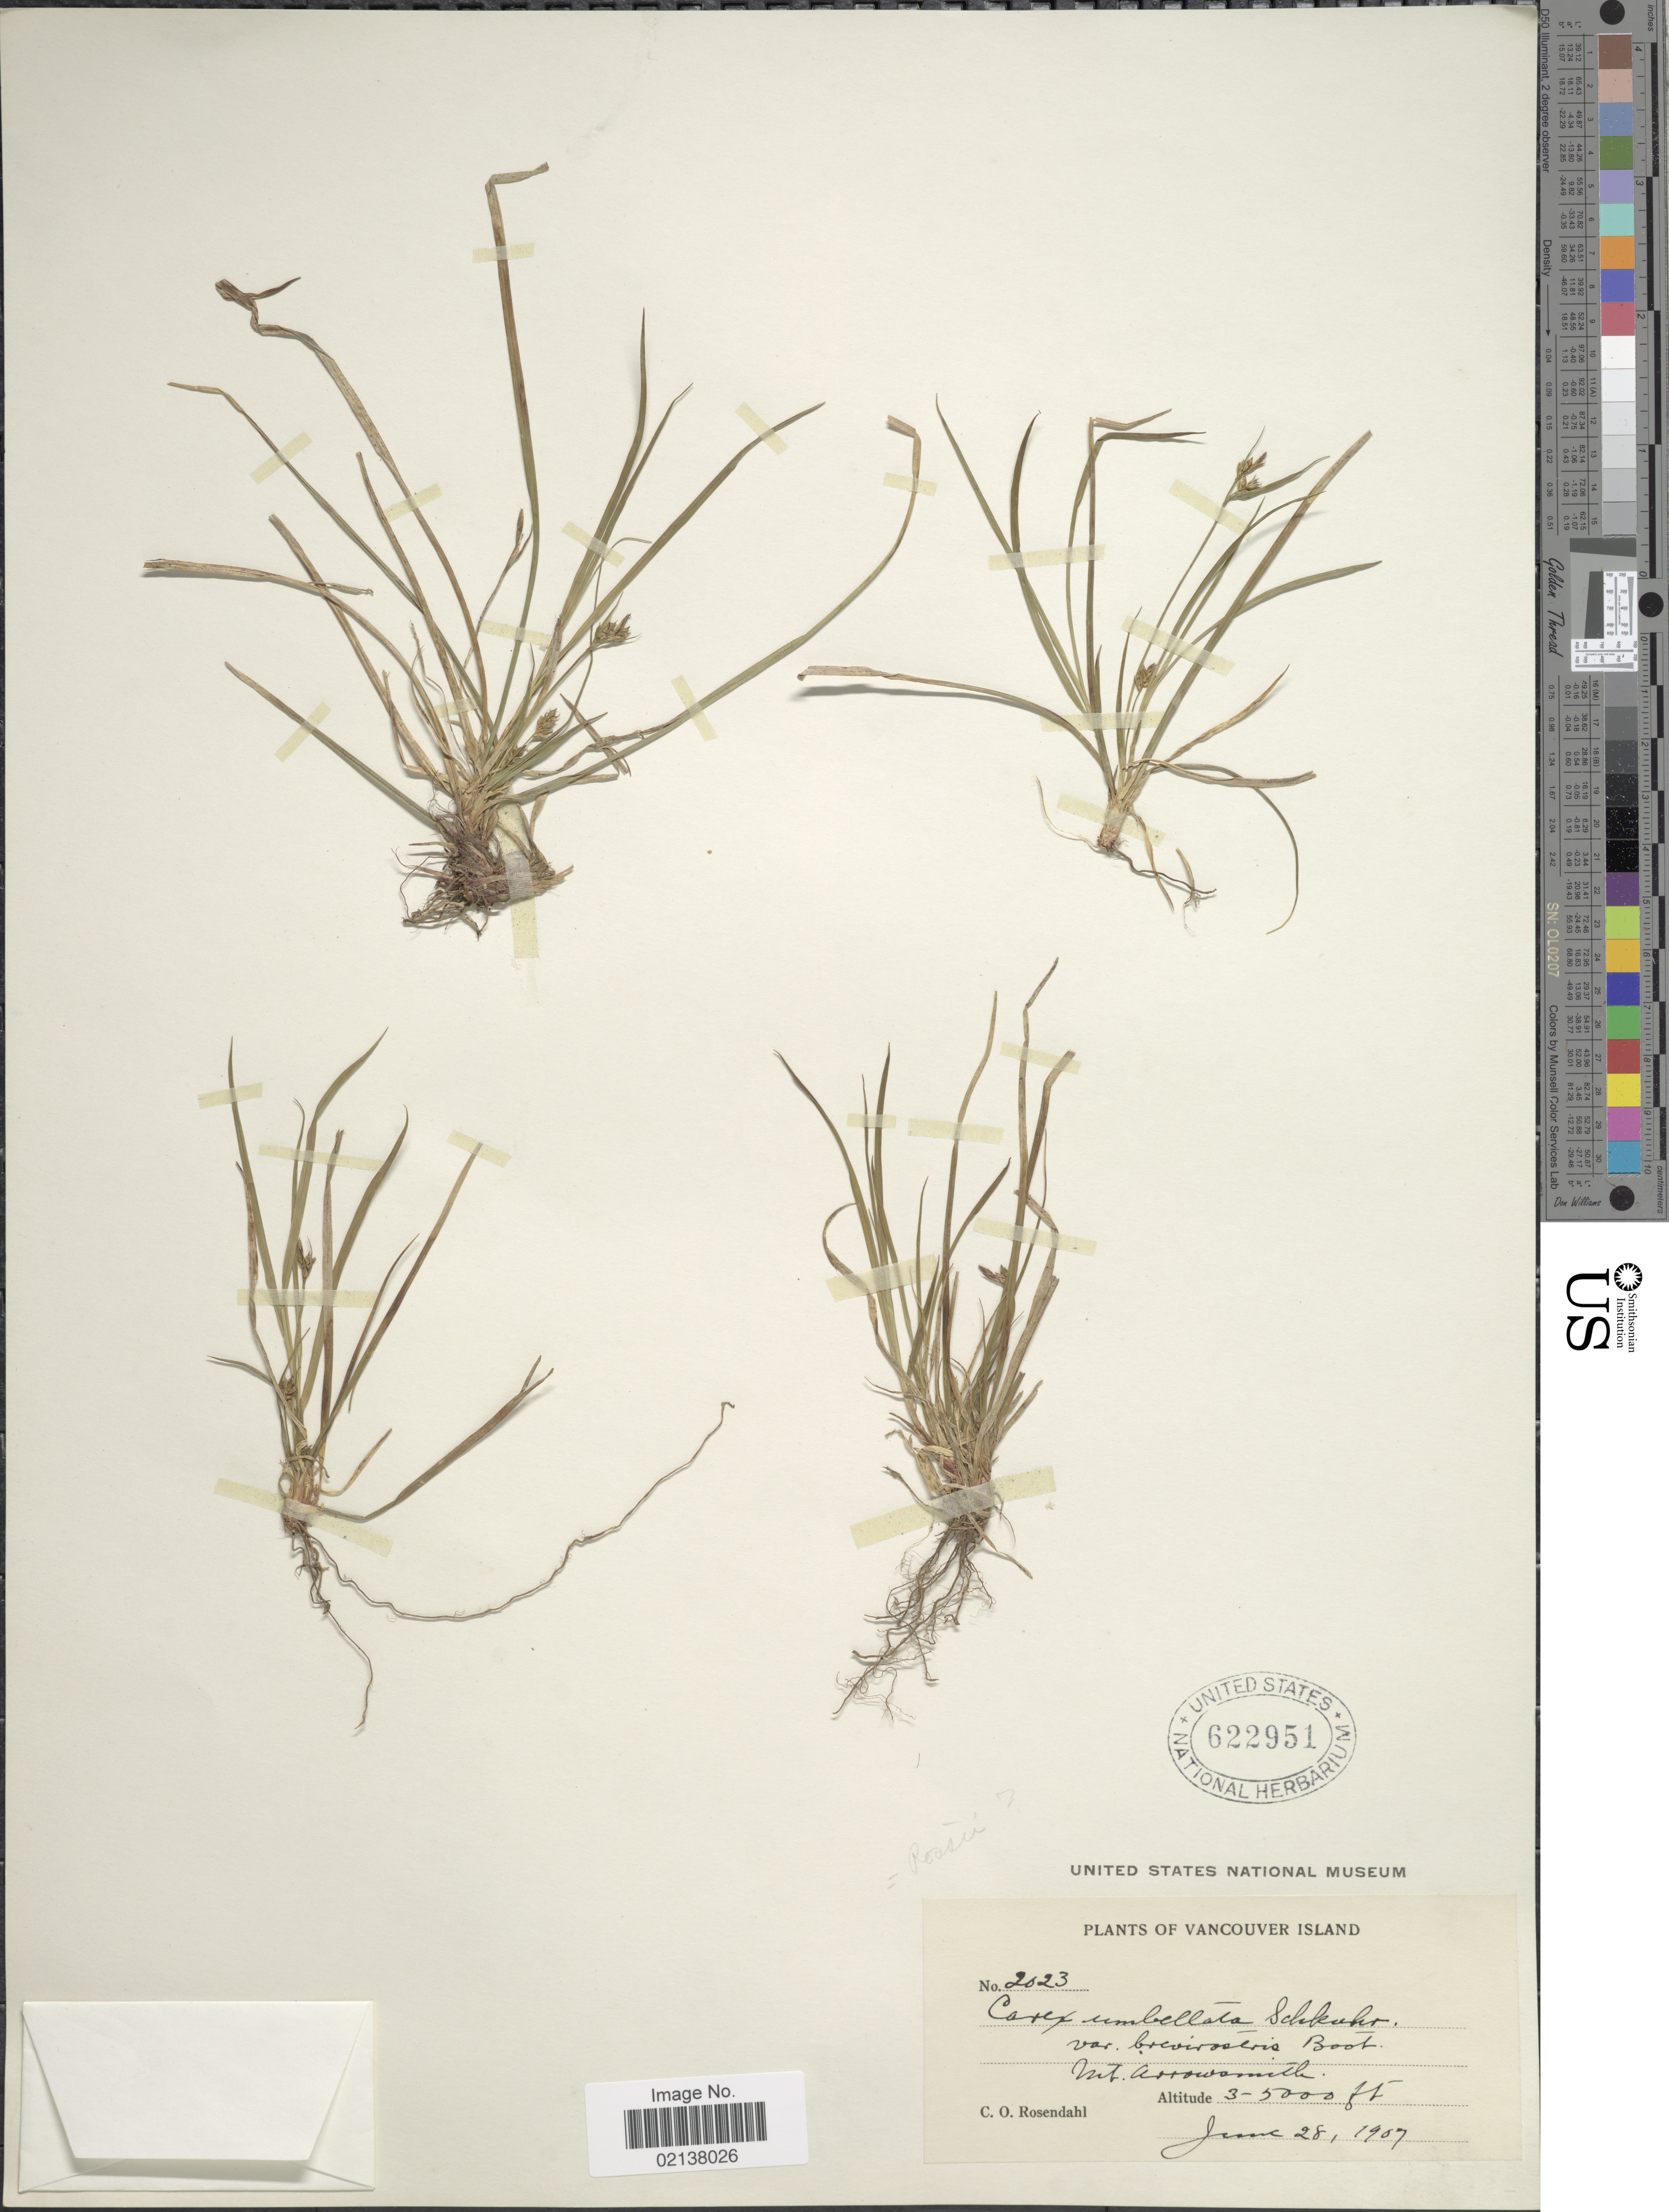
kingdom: Plantae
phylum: Tracheophyta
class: Liliopsida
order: Poales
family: Cyperaceae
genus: Carex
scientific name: Carex umbellata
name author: Schkuhr ex Willd.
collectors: C. O. Rosendahl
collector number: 2023*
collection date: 1907-06-28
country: Canada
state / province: British Columbia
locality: Vancouver Island, Mt. Arrowsmith.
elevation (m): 914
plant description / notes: No precise locality correction needed.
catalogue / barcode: US 622951